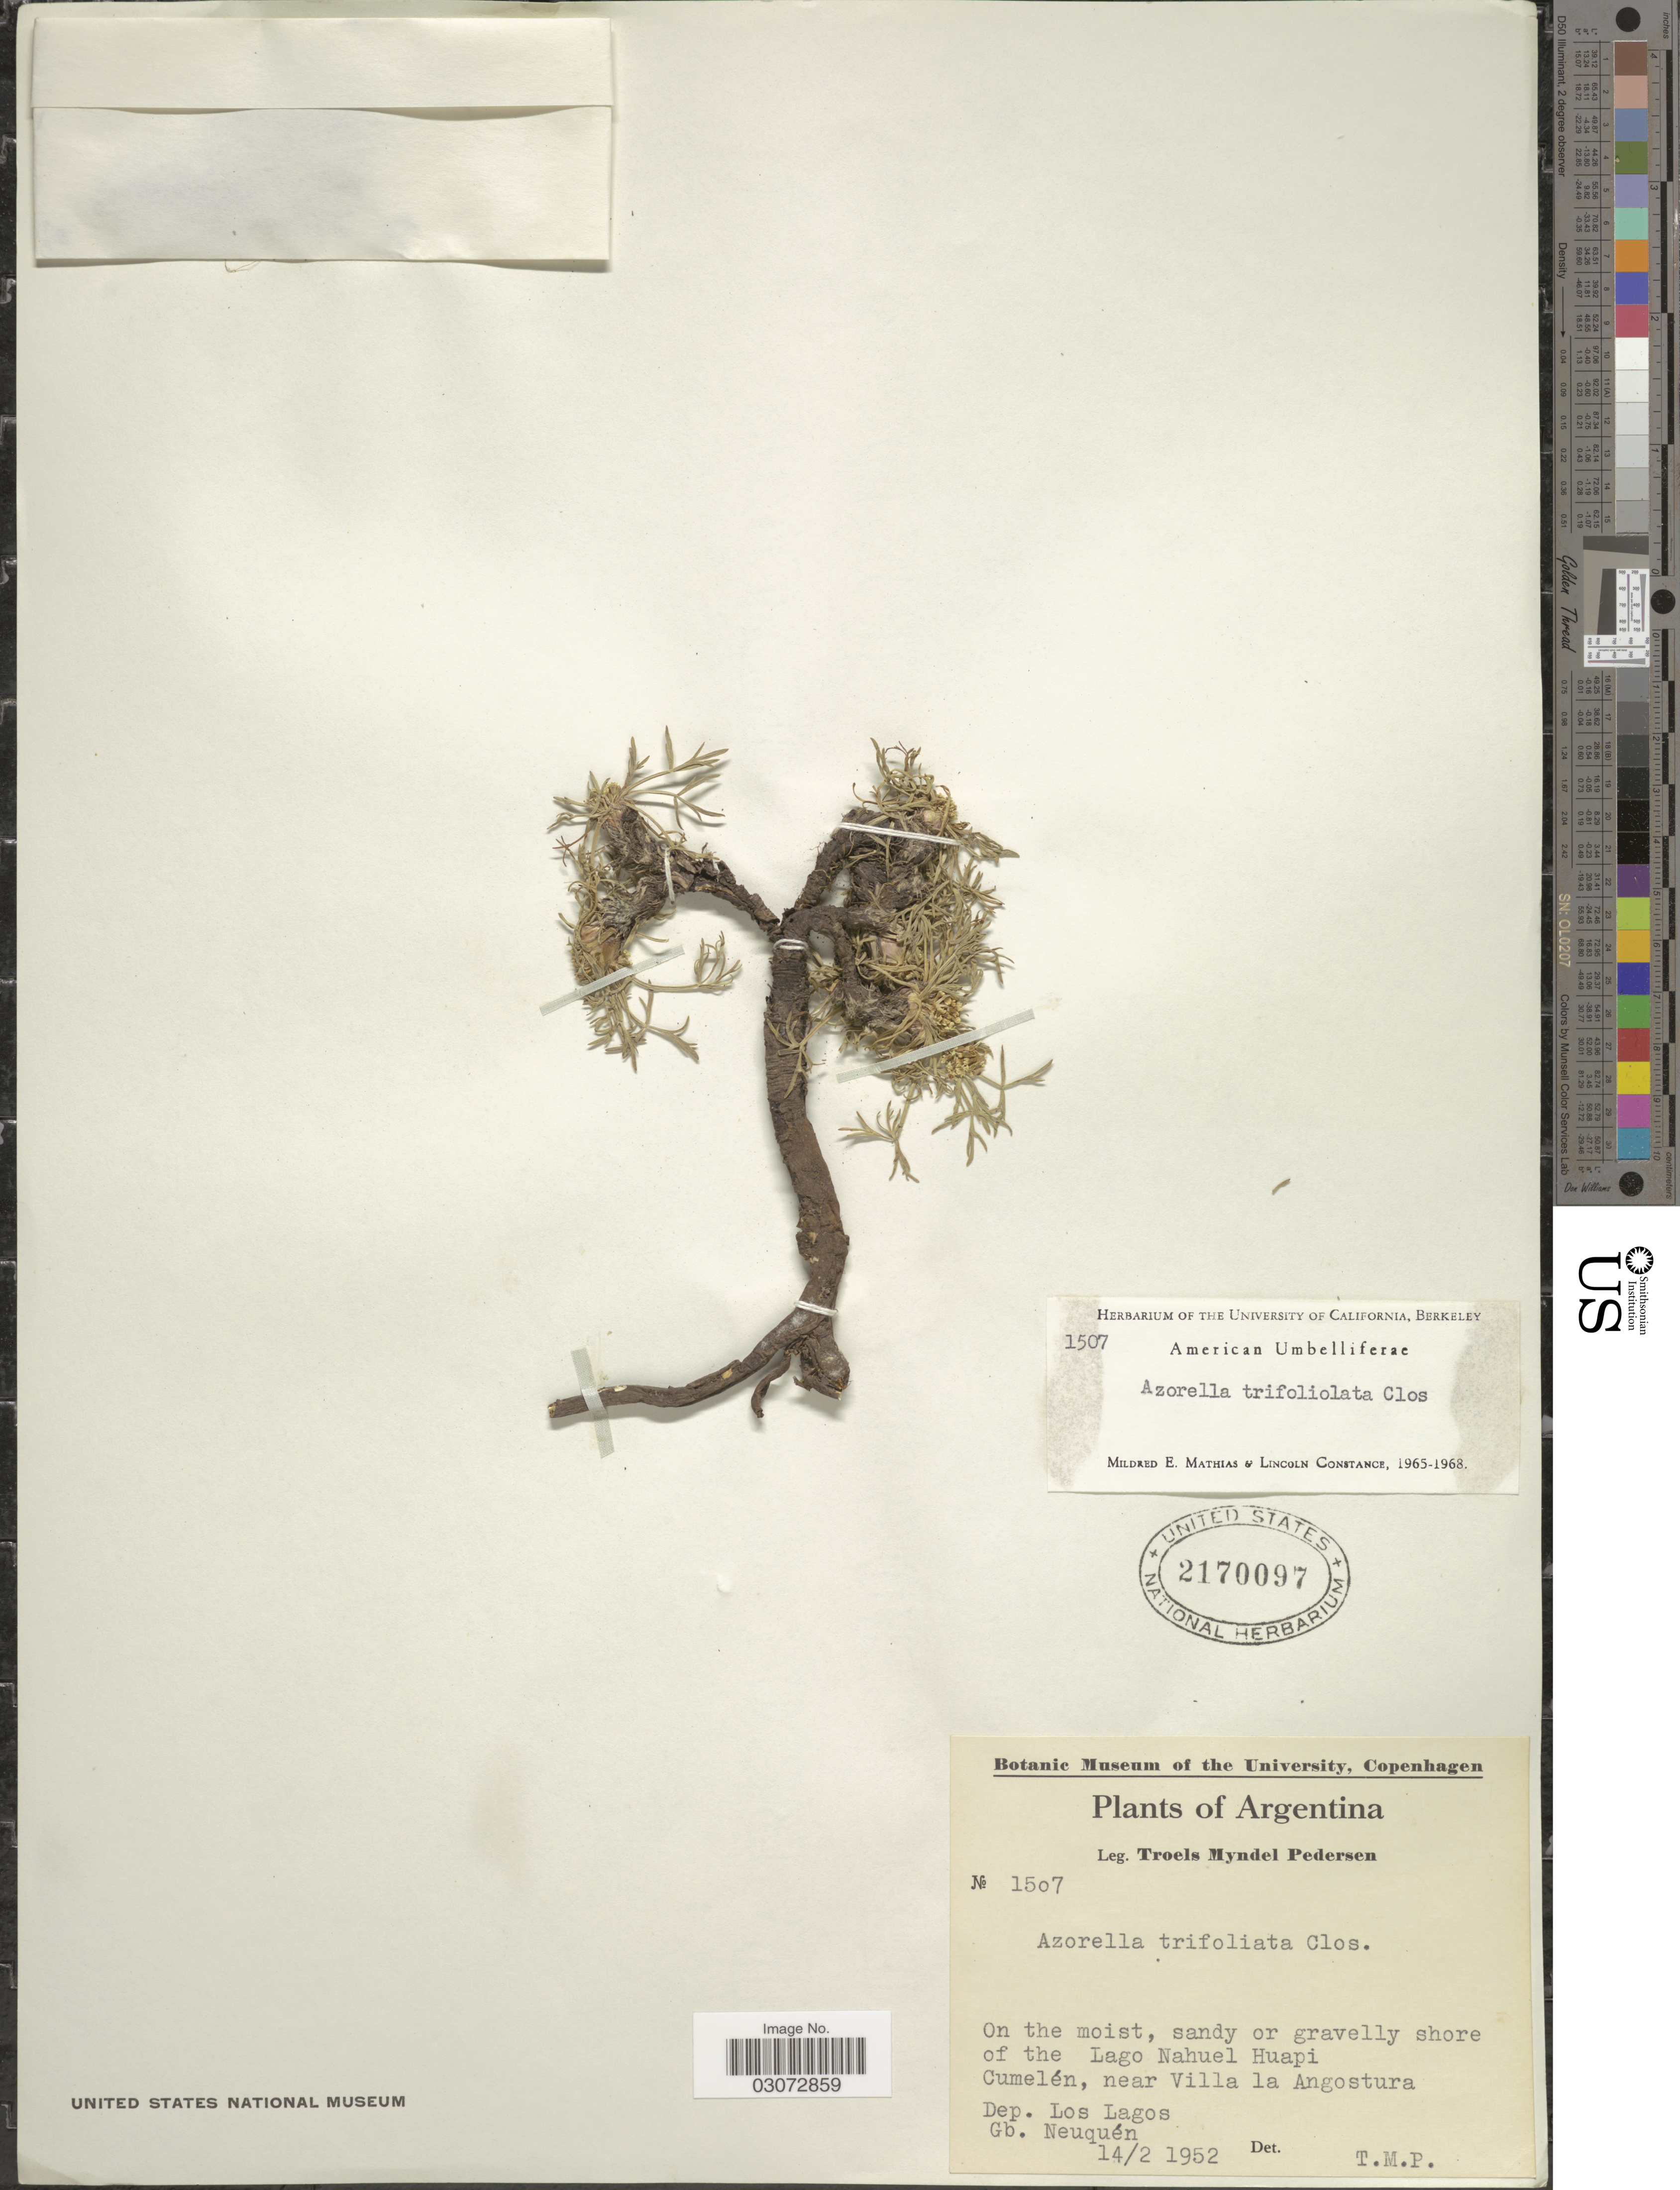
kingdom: Plantae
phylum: Tracheophyta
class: Magnoliopsida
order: Apiales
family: Apiaceae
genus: Azorella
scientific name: Azorella trifoliata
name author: Walp.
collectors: T. Pederson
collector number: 1507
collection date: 1952-02-14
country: Argentina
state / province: Neuquen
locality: Shore of the Lago Nahuel Huapi Cumelén, near Villa la Angostura. Dep. Los Lagos. Gb. Neuquén.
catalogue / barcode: US 2170097